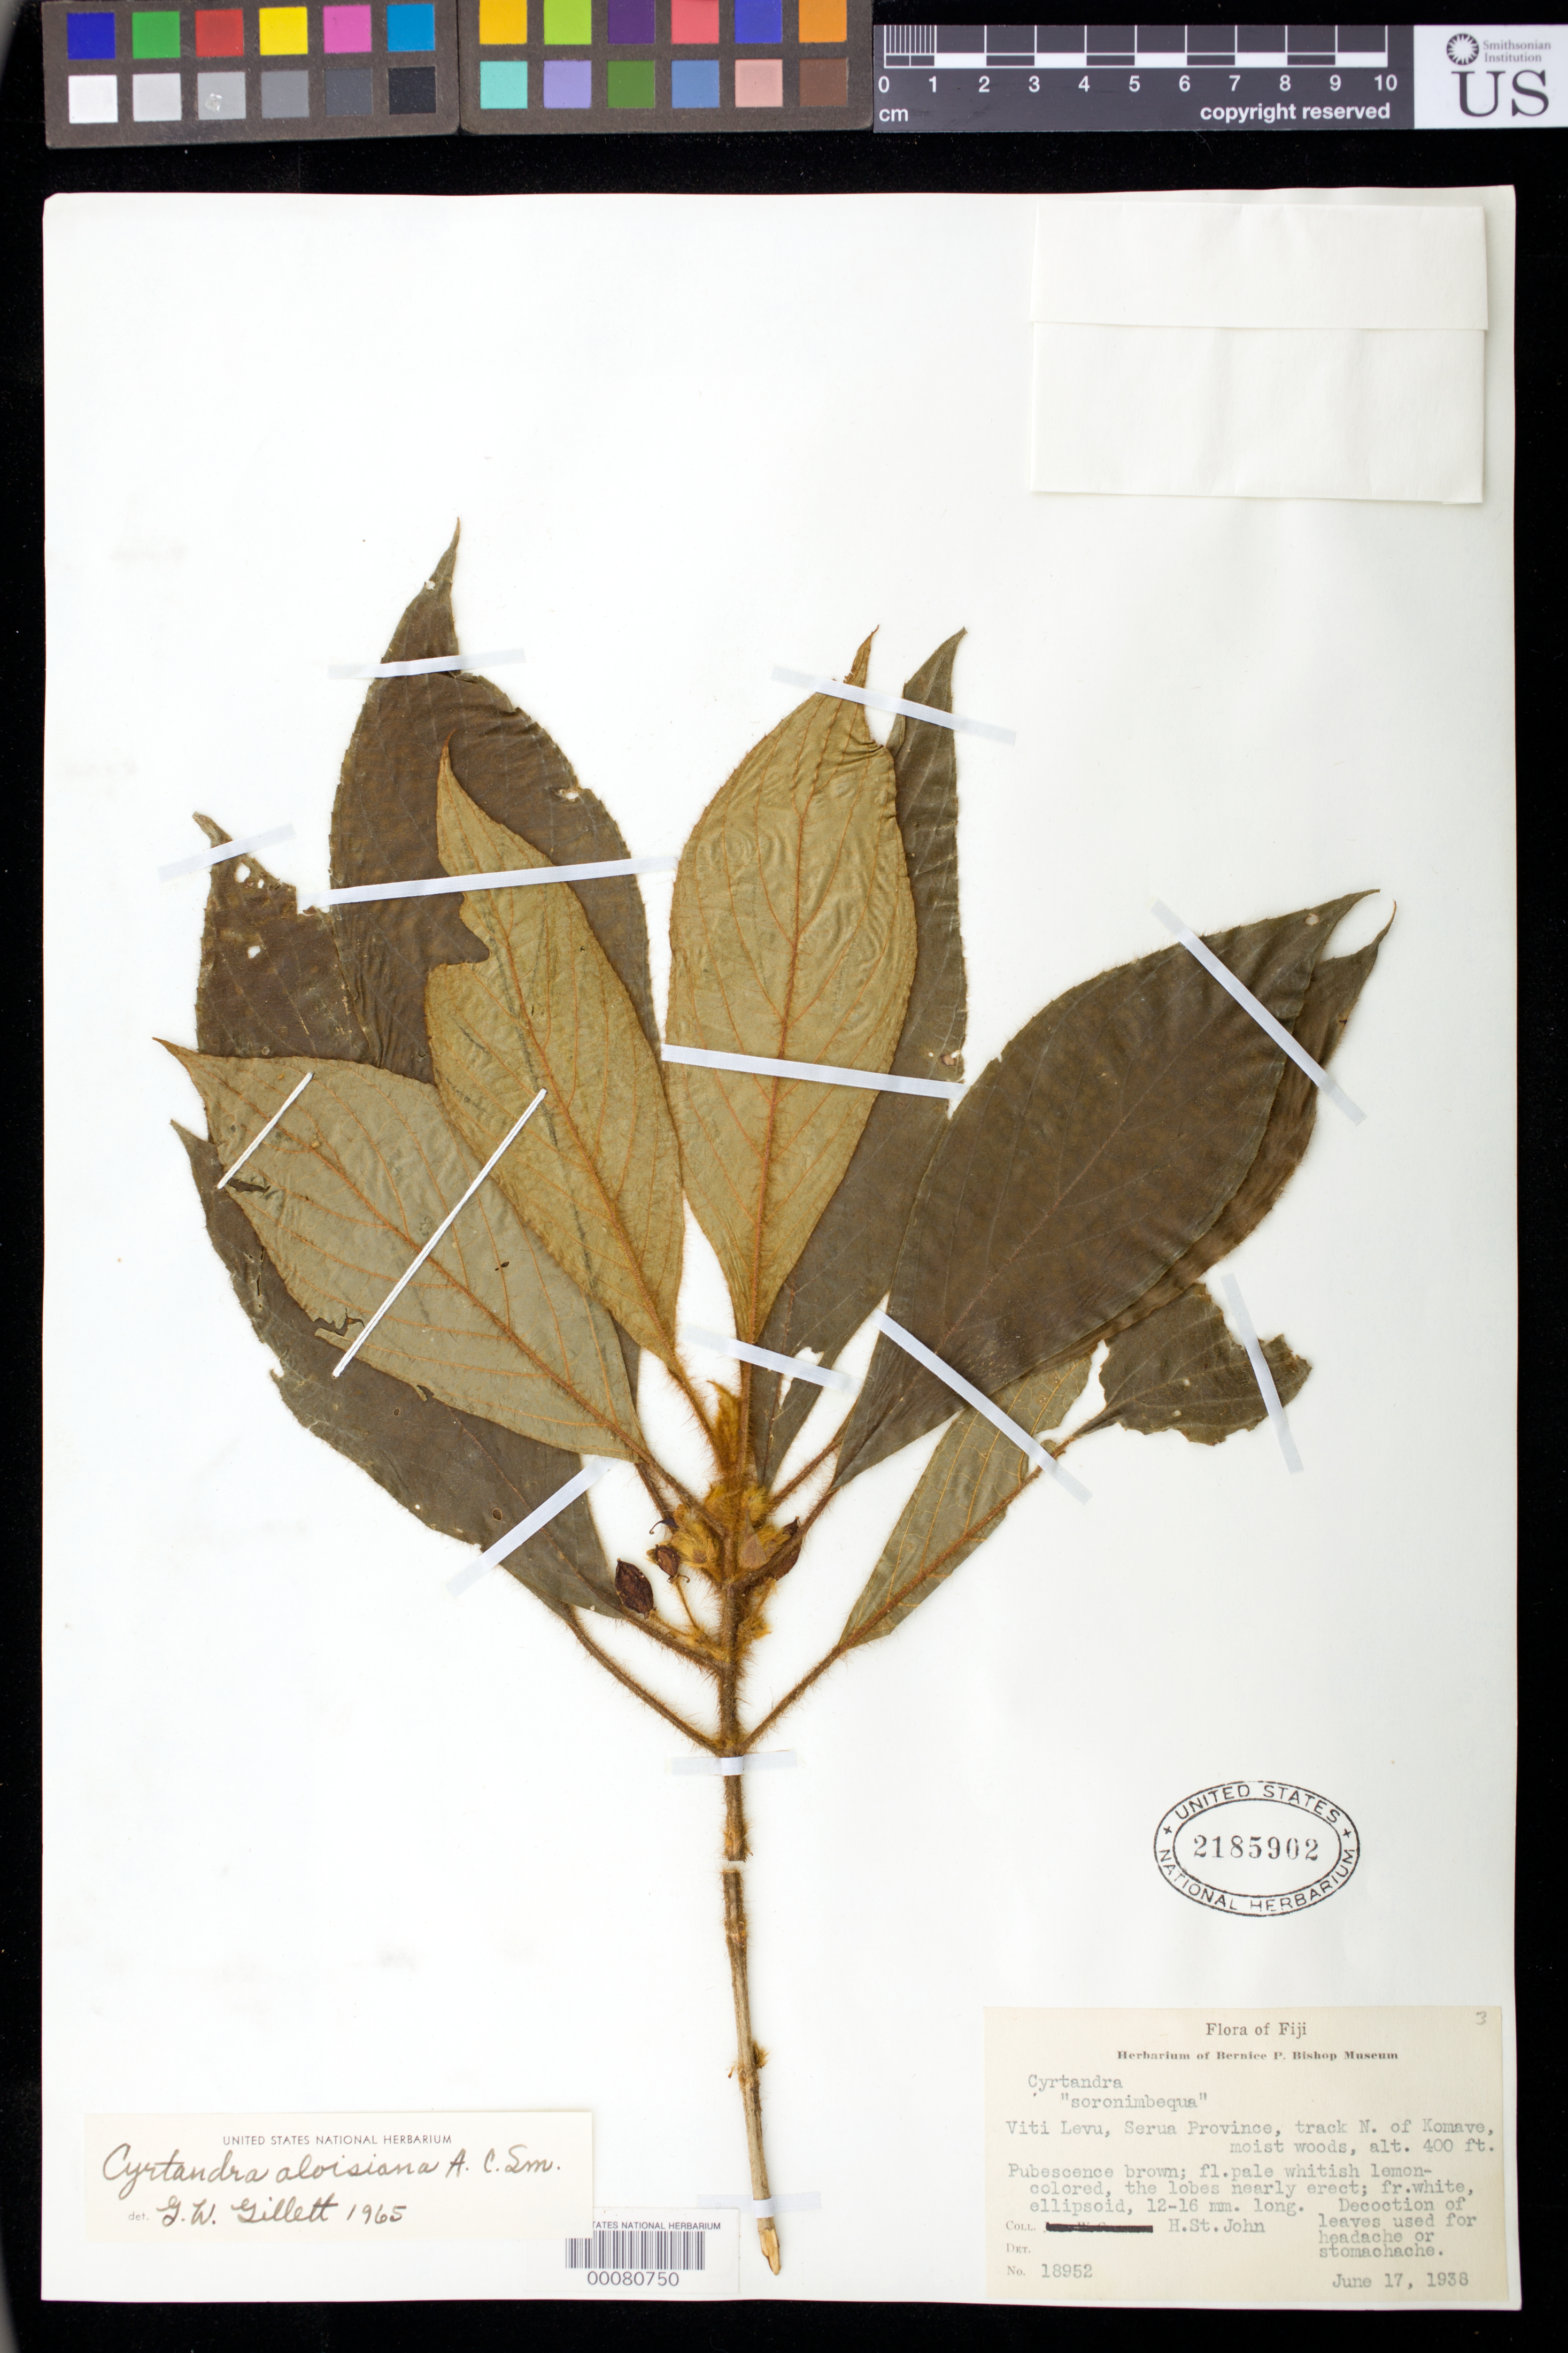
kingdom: Plantae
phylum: Tracheophyta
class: Magnoliopsida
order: Lamiales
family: Gesneriaceae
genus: Cyrtandra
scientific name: Cyrtandra aloisiana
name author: A.C. Sm.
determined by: Gillett, G. W.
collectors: H. St. John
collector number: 18952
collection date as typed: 17 Jun 1938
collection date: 1938-06-17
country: Fiji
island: Viti Levu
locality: Serua prov, track n of komave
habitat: Moist woods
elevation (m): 122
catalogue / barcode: US 2185902